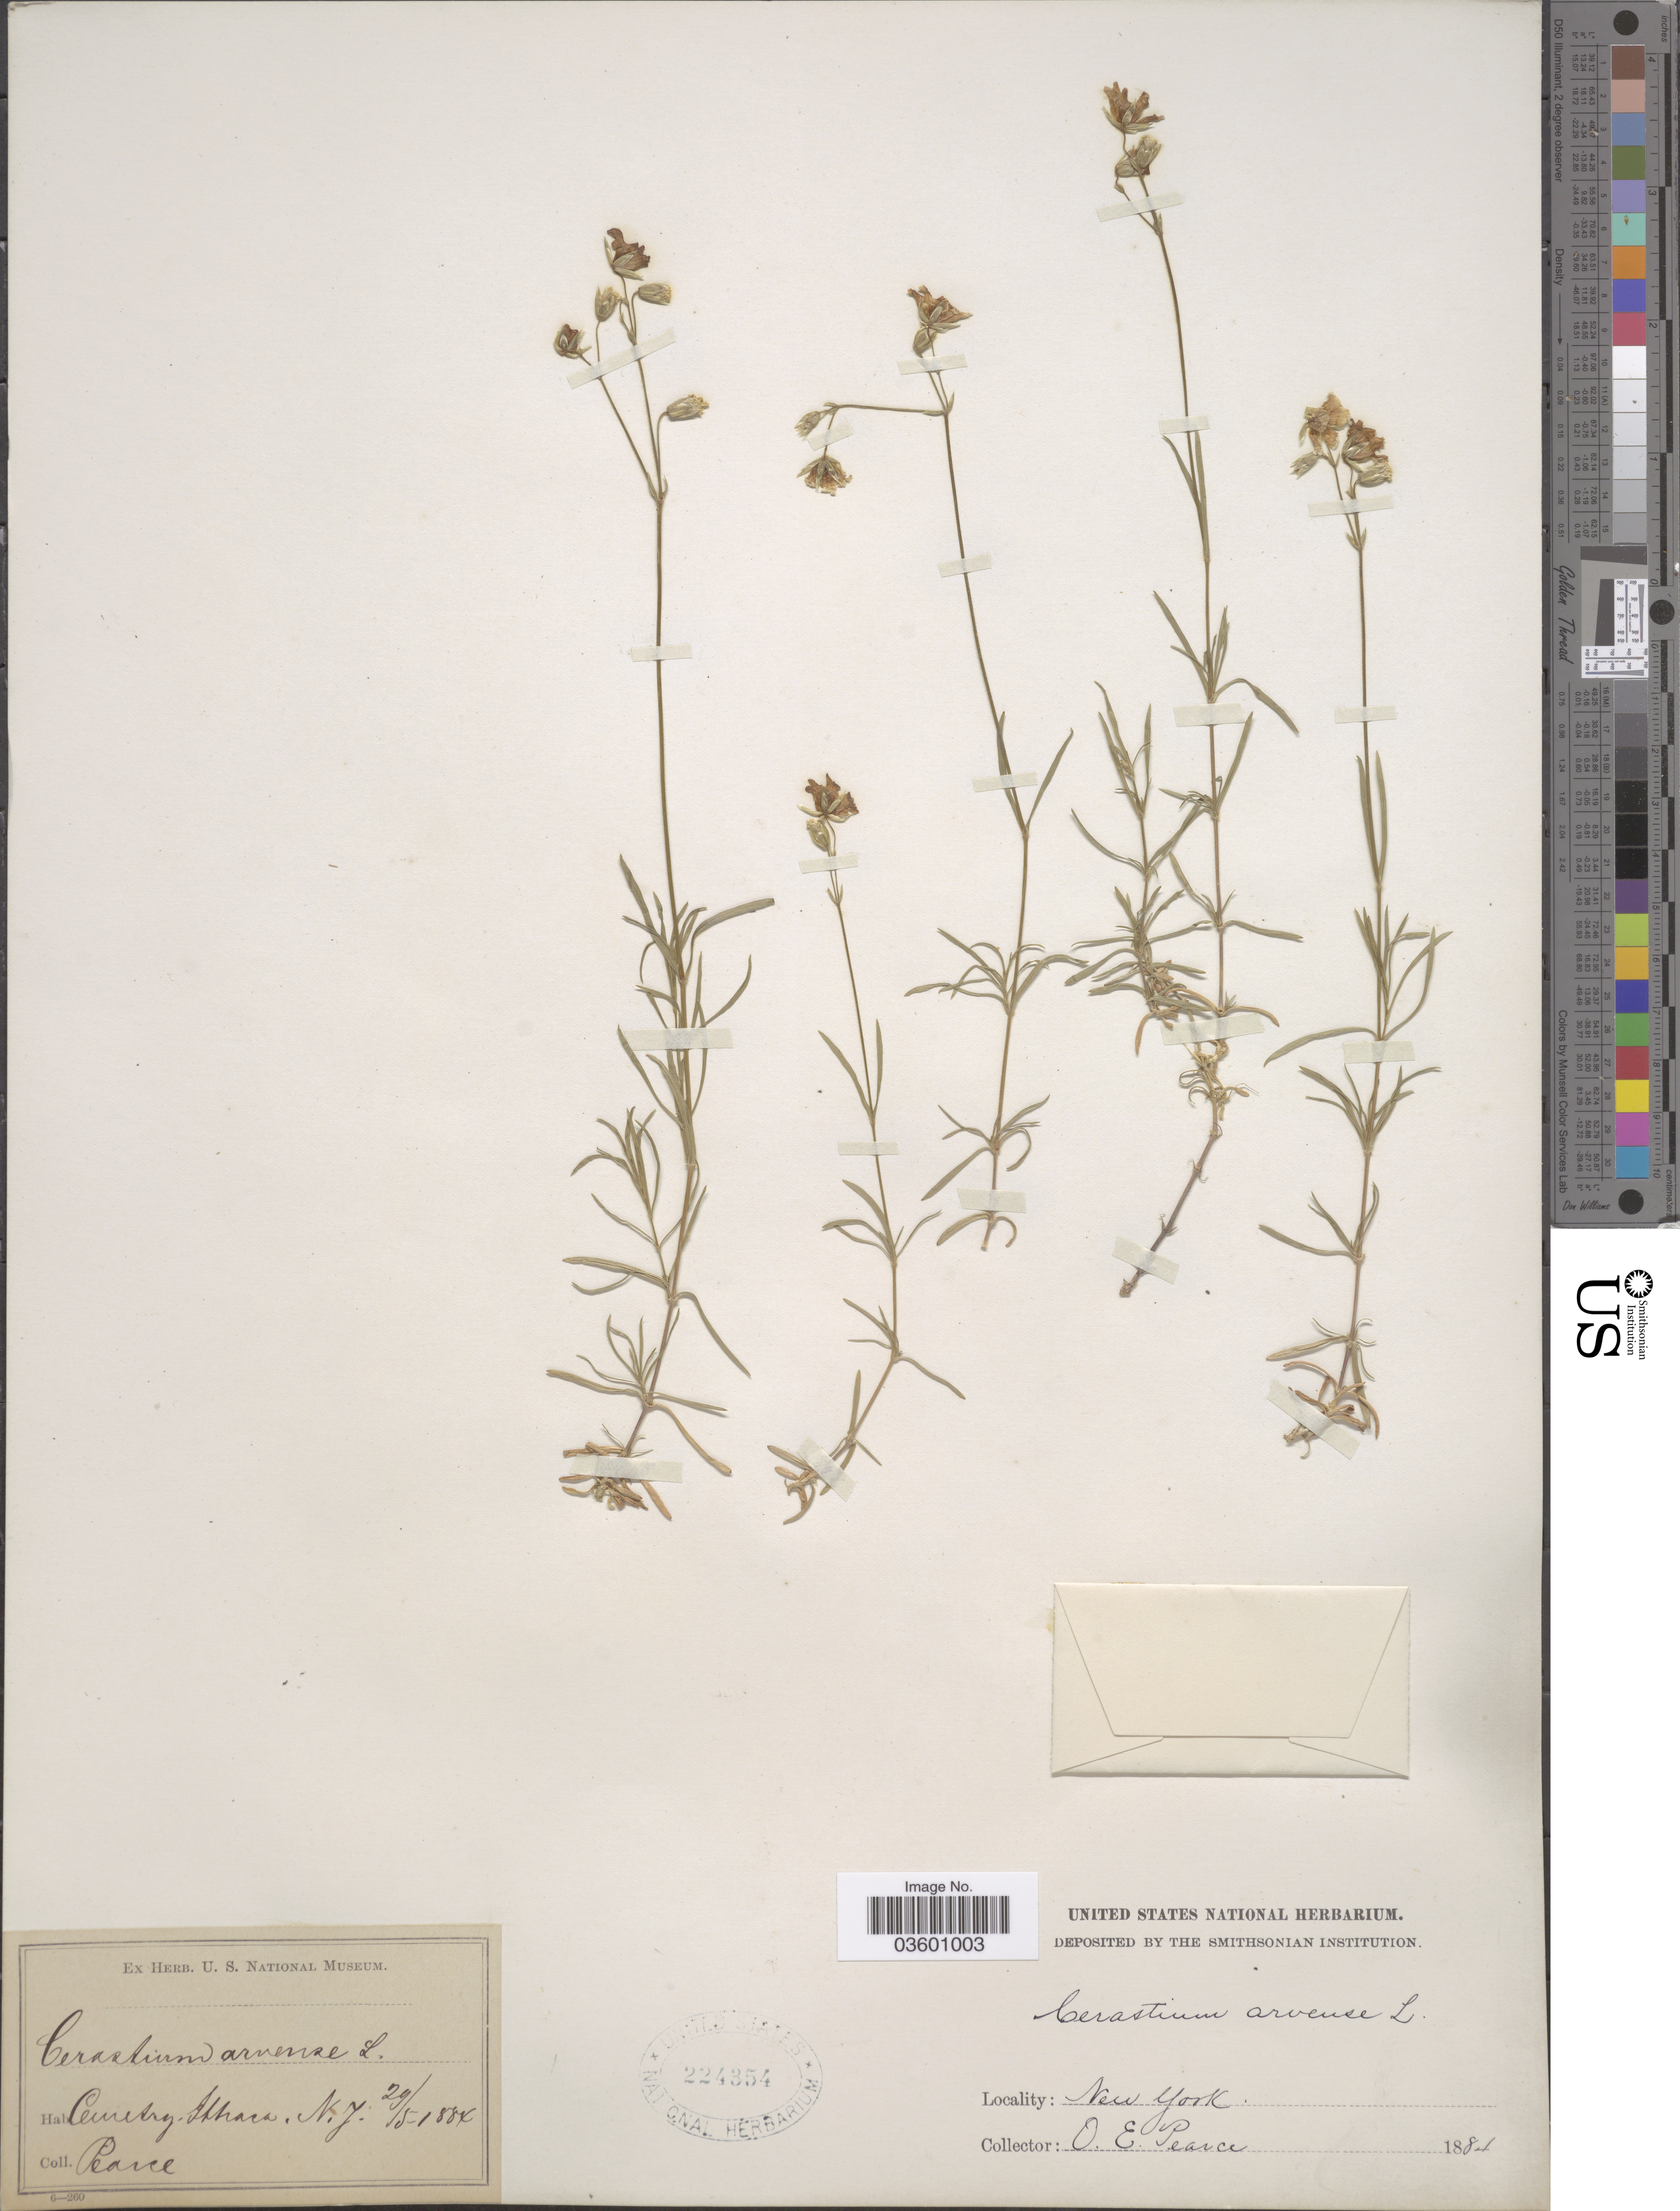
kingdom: Plantae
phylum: Tracheophyta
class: Magnoliopsida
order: Caryophyllales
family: Caryophyllaceae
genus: Cerastium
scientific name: Cerastium arvense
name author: L.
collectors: O. E. Pearce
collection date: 1881-05-29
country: United States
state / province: New York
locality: Cemetry.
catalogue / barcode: US 224354